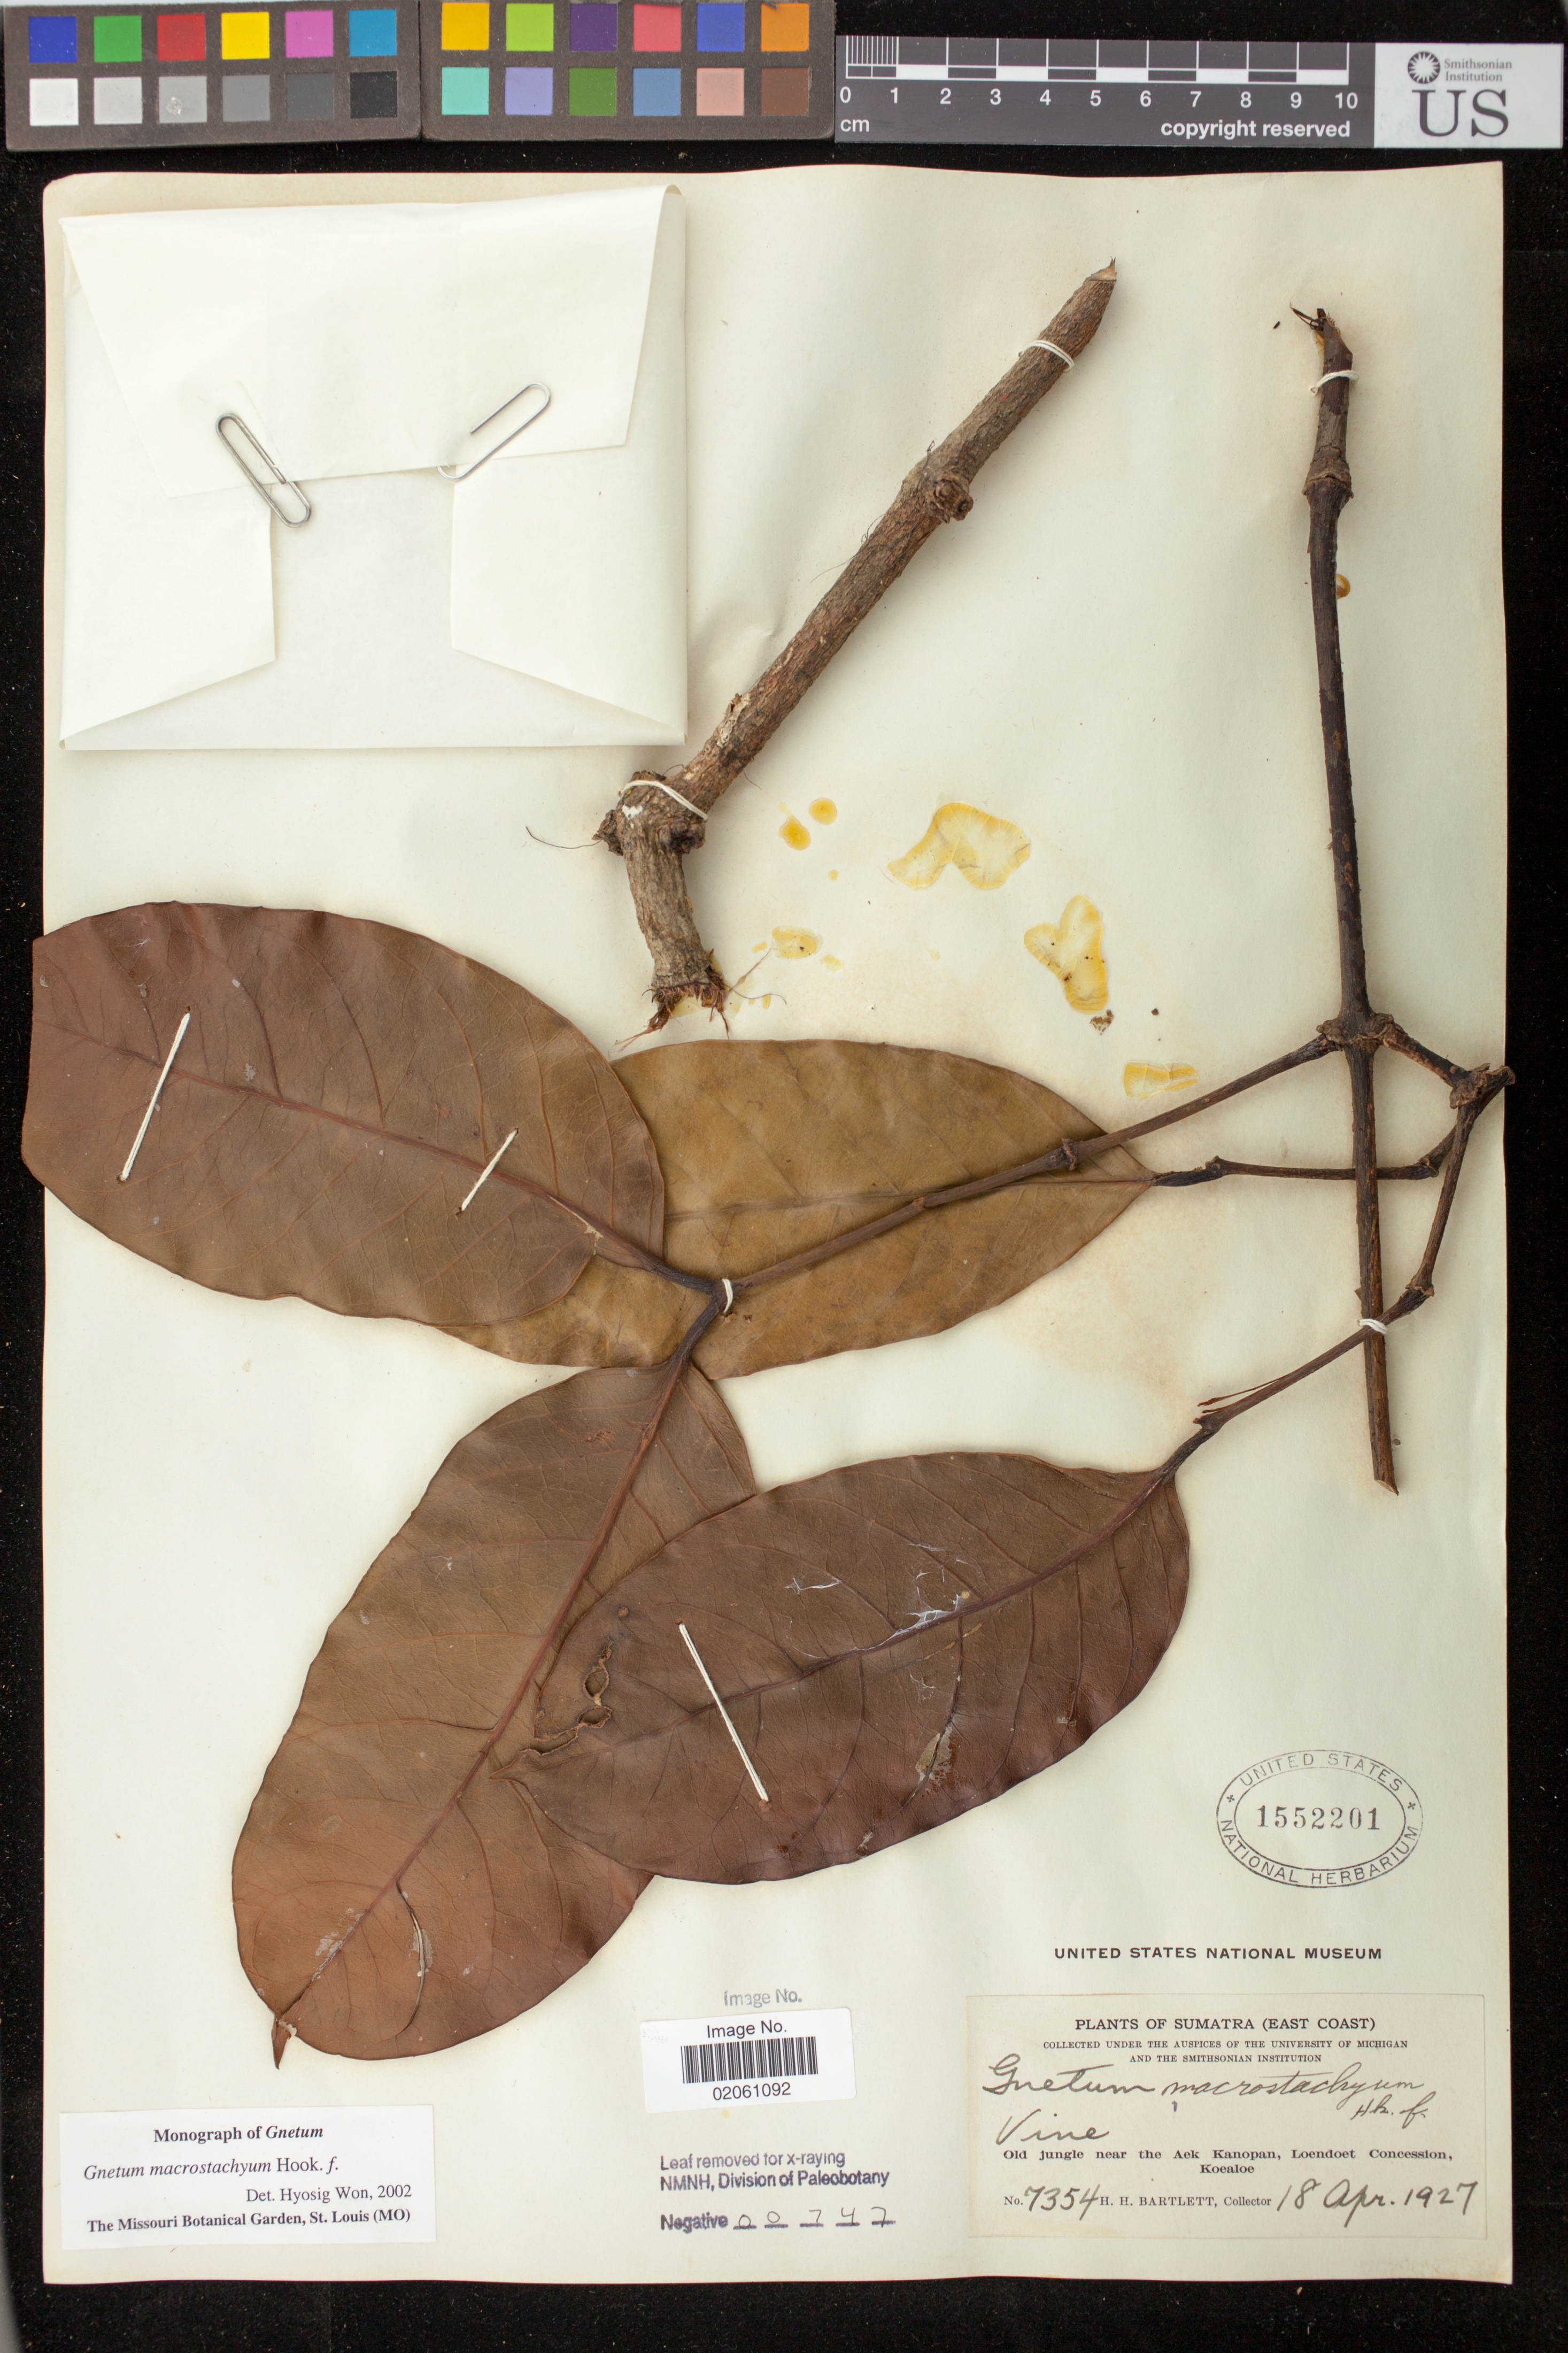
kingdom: Plantae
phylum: Tracheophyta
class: Gnetopsida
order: Gnetales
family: Gnetaceae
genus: Gnetum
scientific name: Gnetum macrostachyum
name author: Hook. f.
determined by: Won, H.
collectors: H. H. Bartlett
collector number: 7354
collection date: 1927-04-18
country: Indonesia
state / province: Sumatra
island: Sumatra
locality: East Coast; Old jungle near the Aek Kanopan, Loendoet Concession, Koealoe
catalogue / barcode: US 1552201